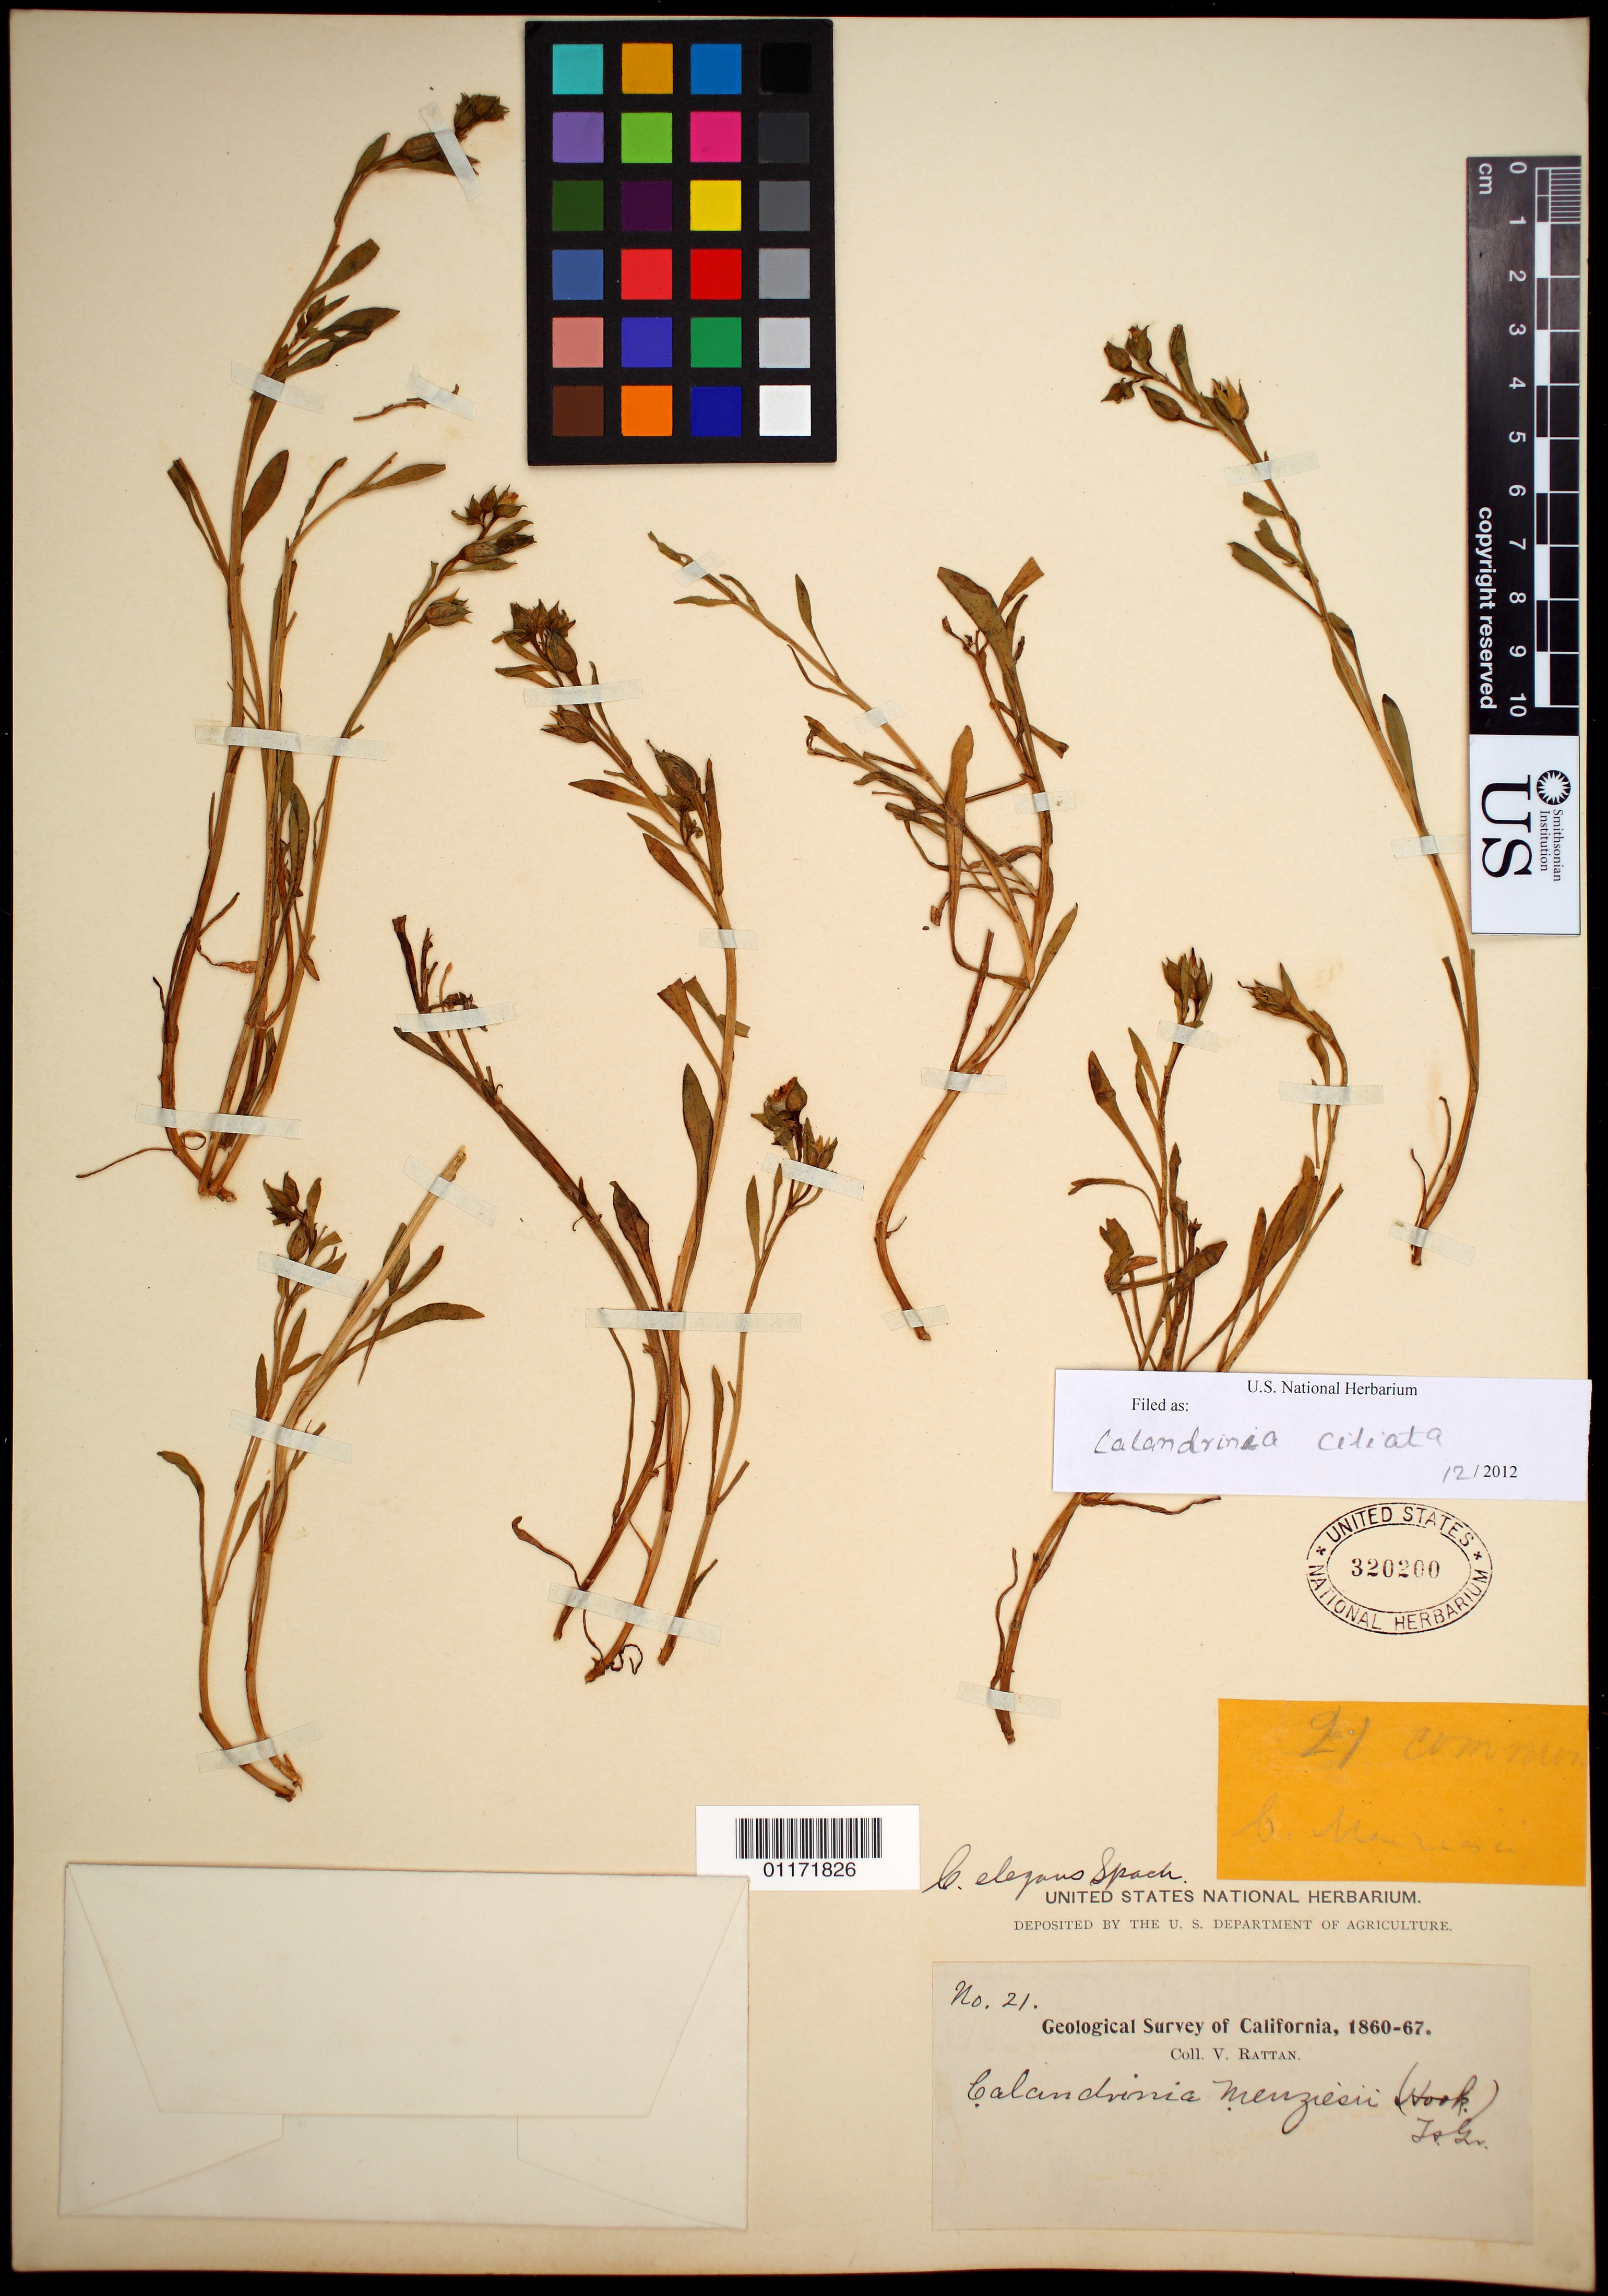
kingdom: Plantae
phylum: Tracheophyta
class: Magnoliopsida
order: Caryophyllales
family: Montiaceae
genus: Calandrinia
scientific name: Calandrinia ciliata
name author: (Ruiz & Pav.) DC.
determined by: Strong, Mark T., (BOT), Smithsonian Institution - National Museum of Natural History (UNITED STATES)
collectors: V. Rattan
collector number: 21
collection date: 1860/1867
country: United States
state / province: California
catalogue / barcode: US 320200